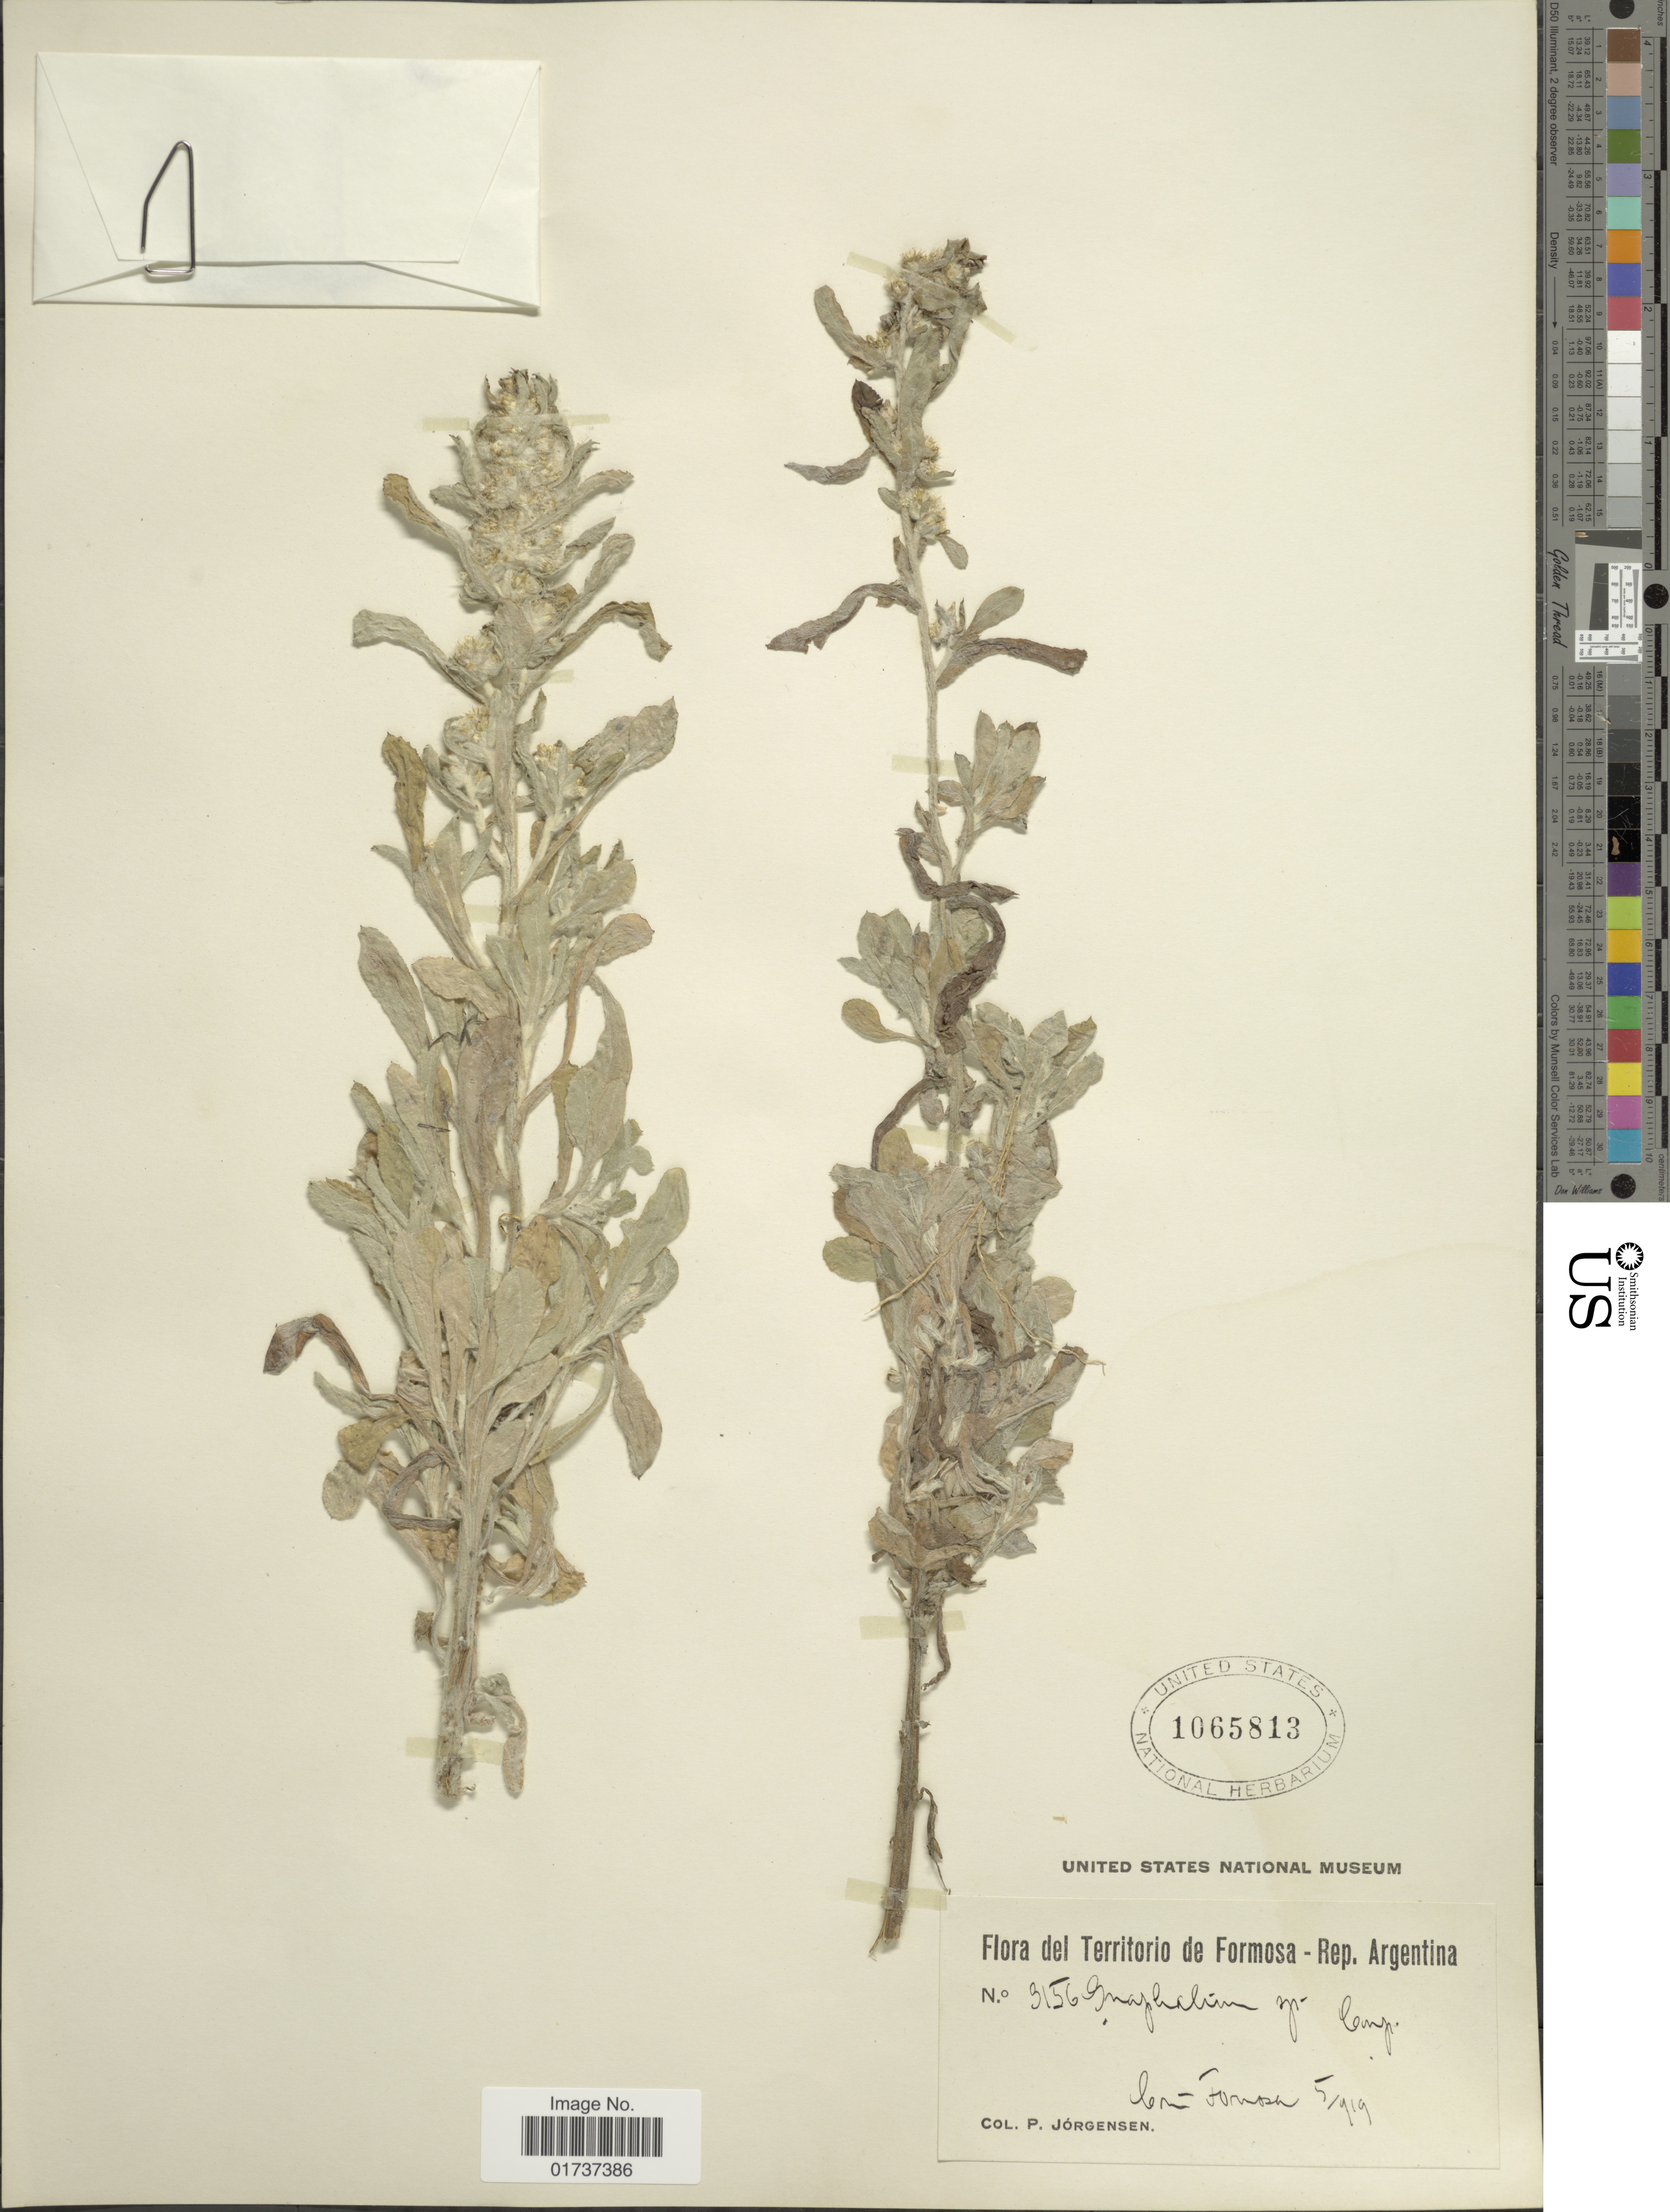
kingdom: Plantae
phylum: Tracheophyta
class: Magnoliopsida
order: Asterales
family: Asteraceae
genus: Gnaphalium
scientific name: Gnaphalium sp.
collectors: P. Jörgensen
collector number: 3156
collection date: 1919-05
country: Argentina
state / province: Formosa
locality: Territorio de Formosa - Rep Argentina, Comun Formosa.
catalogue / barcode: US 1065813